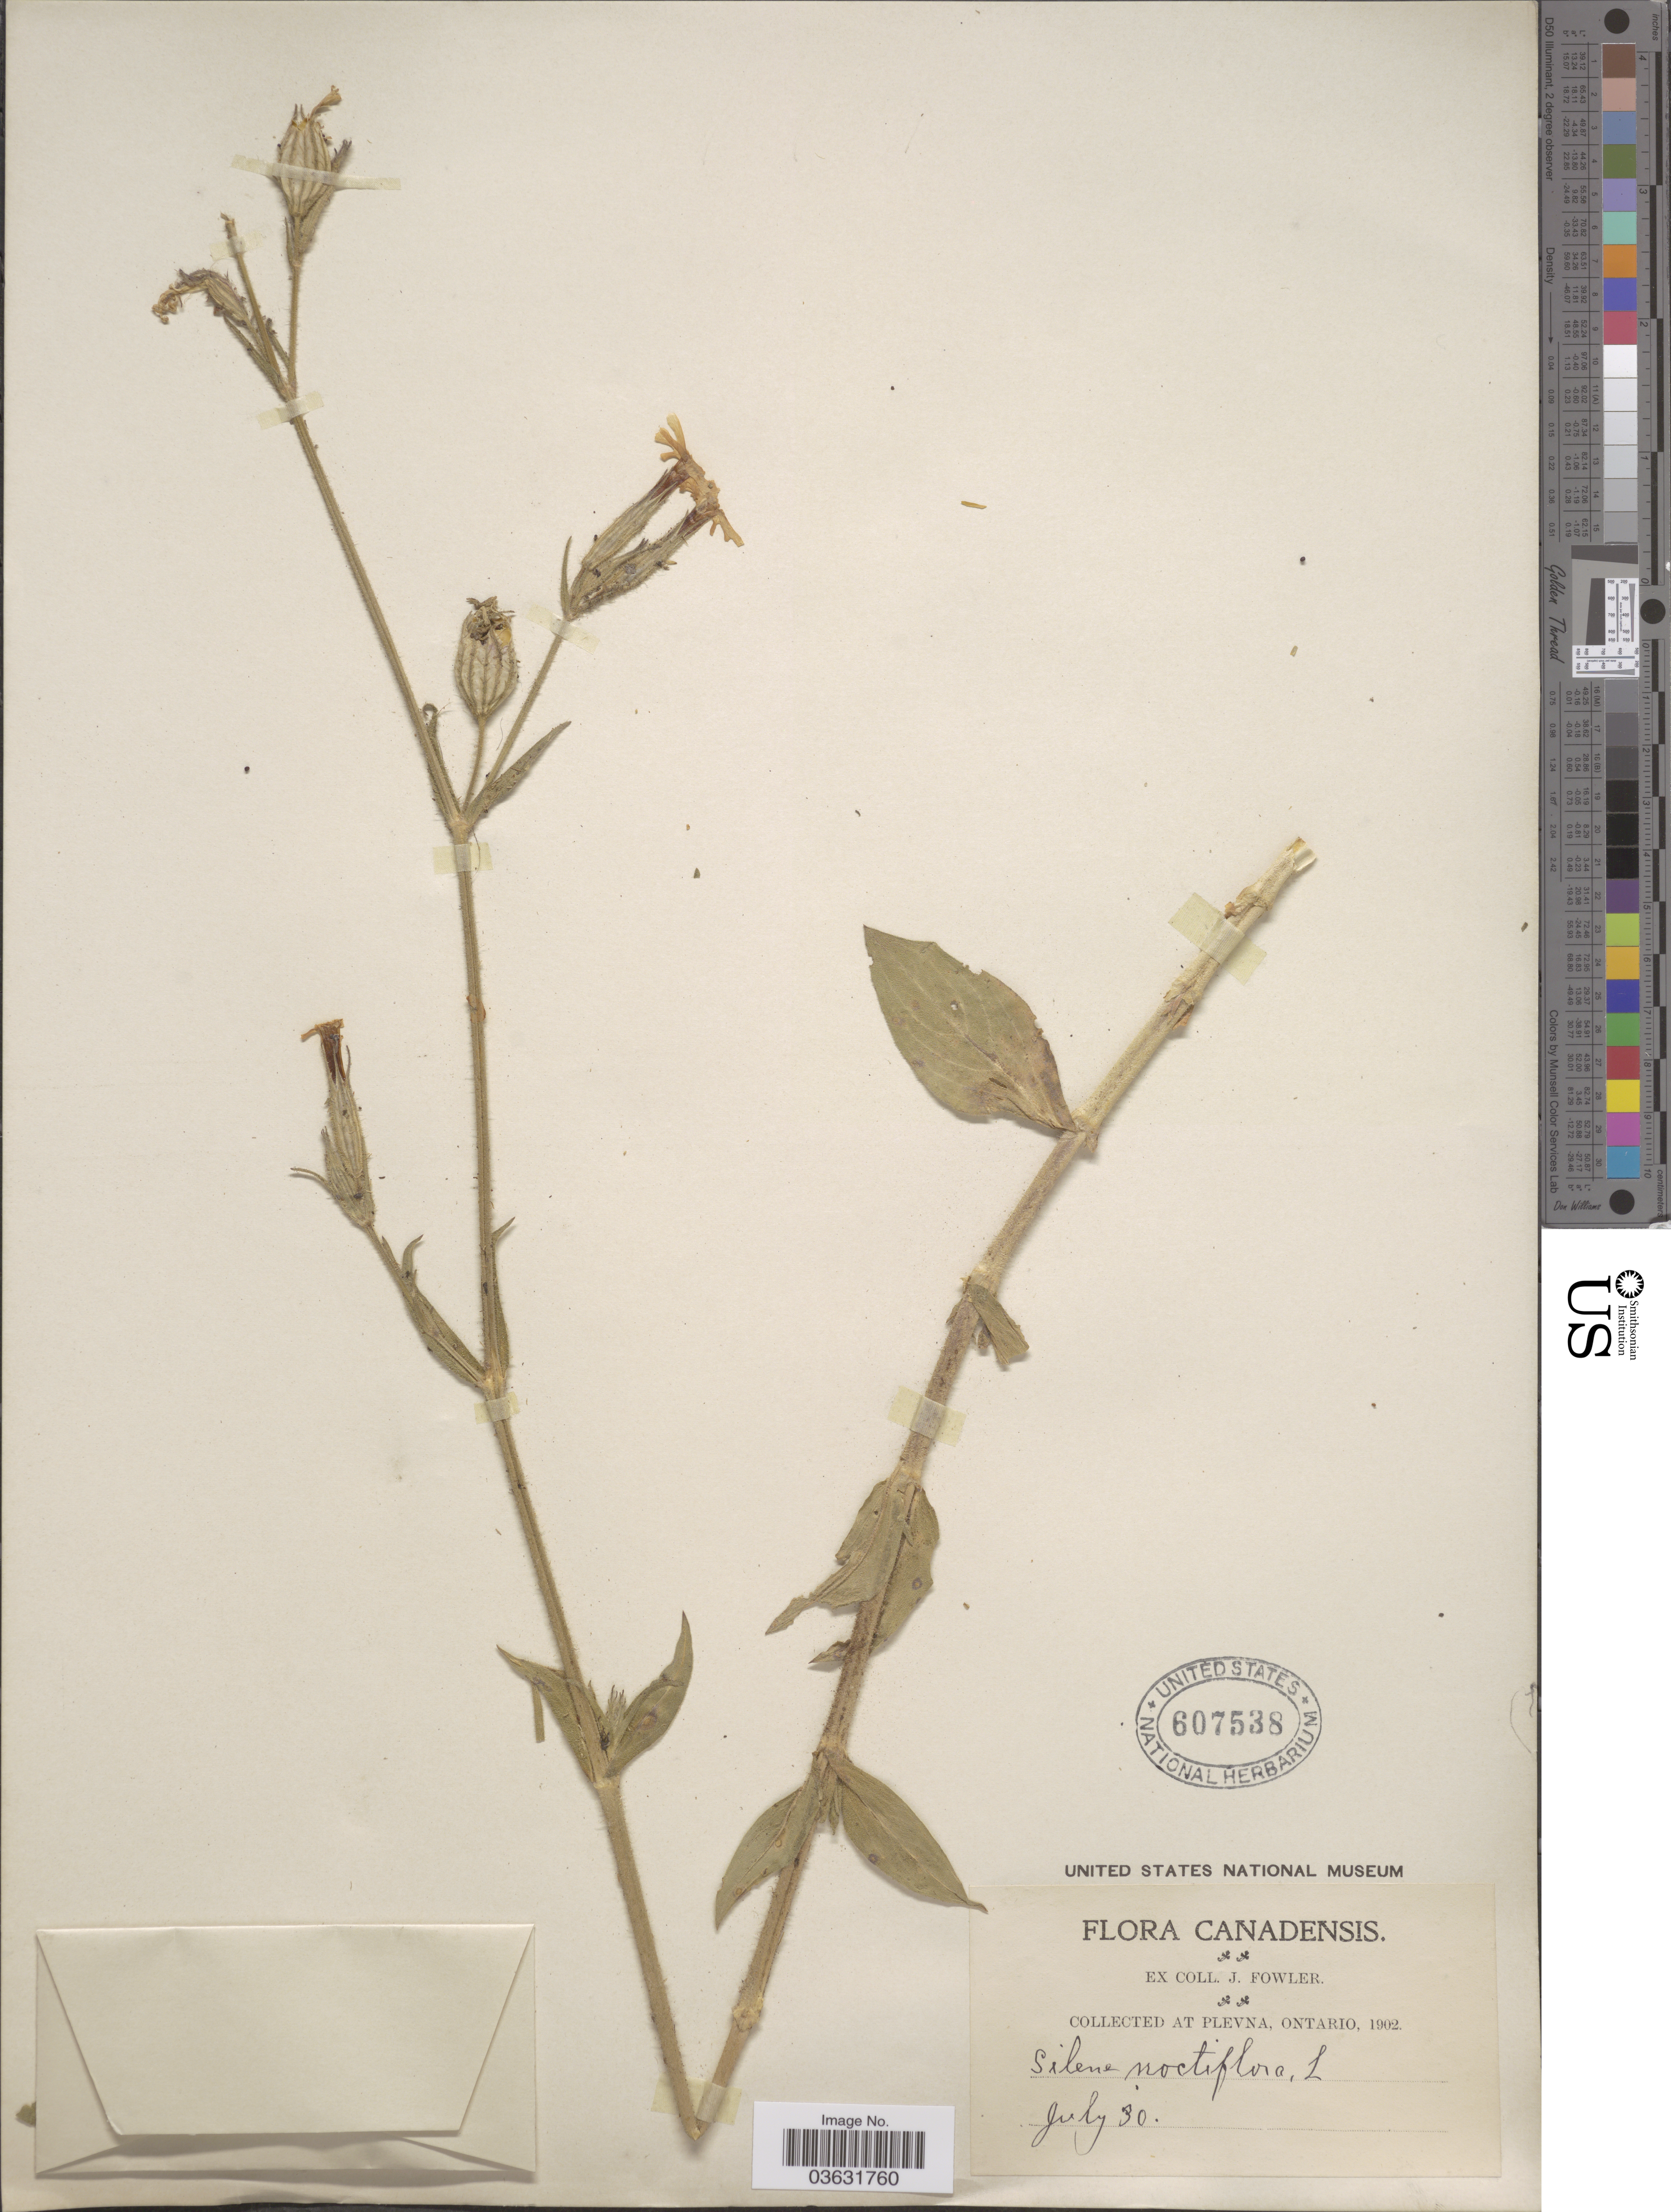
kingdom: Plantae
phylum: Tracheophyta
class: Magnoliopsida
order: Caryophyllales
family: Caryophyllaceae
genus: Silene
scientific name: Silene noctiflora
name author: L.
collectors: J. Fowler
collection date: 1902-07-30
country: Canada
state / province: Ontario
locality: At Plevna.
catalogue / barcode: US 607538